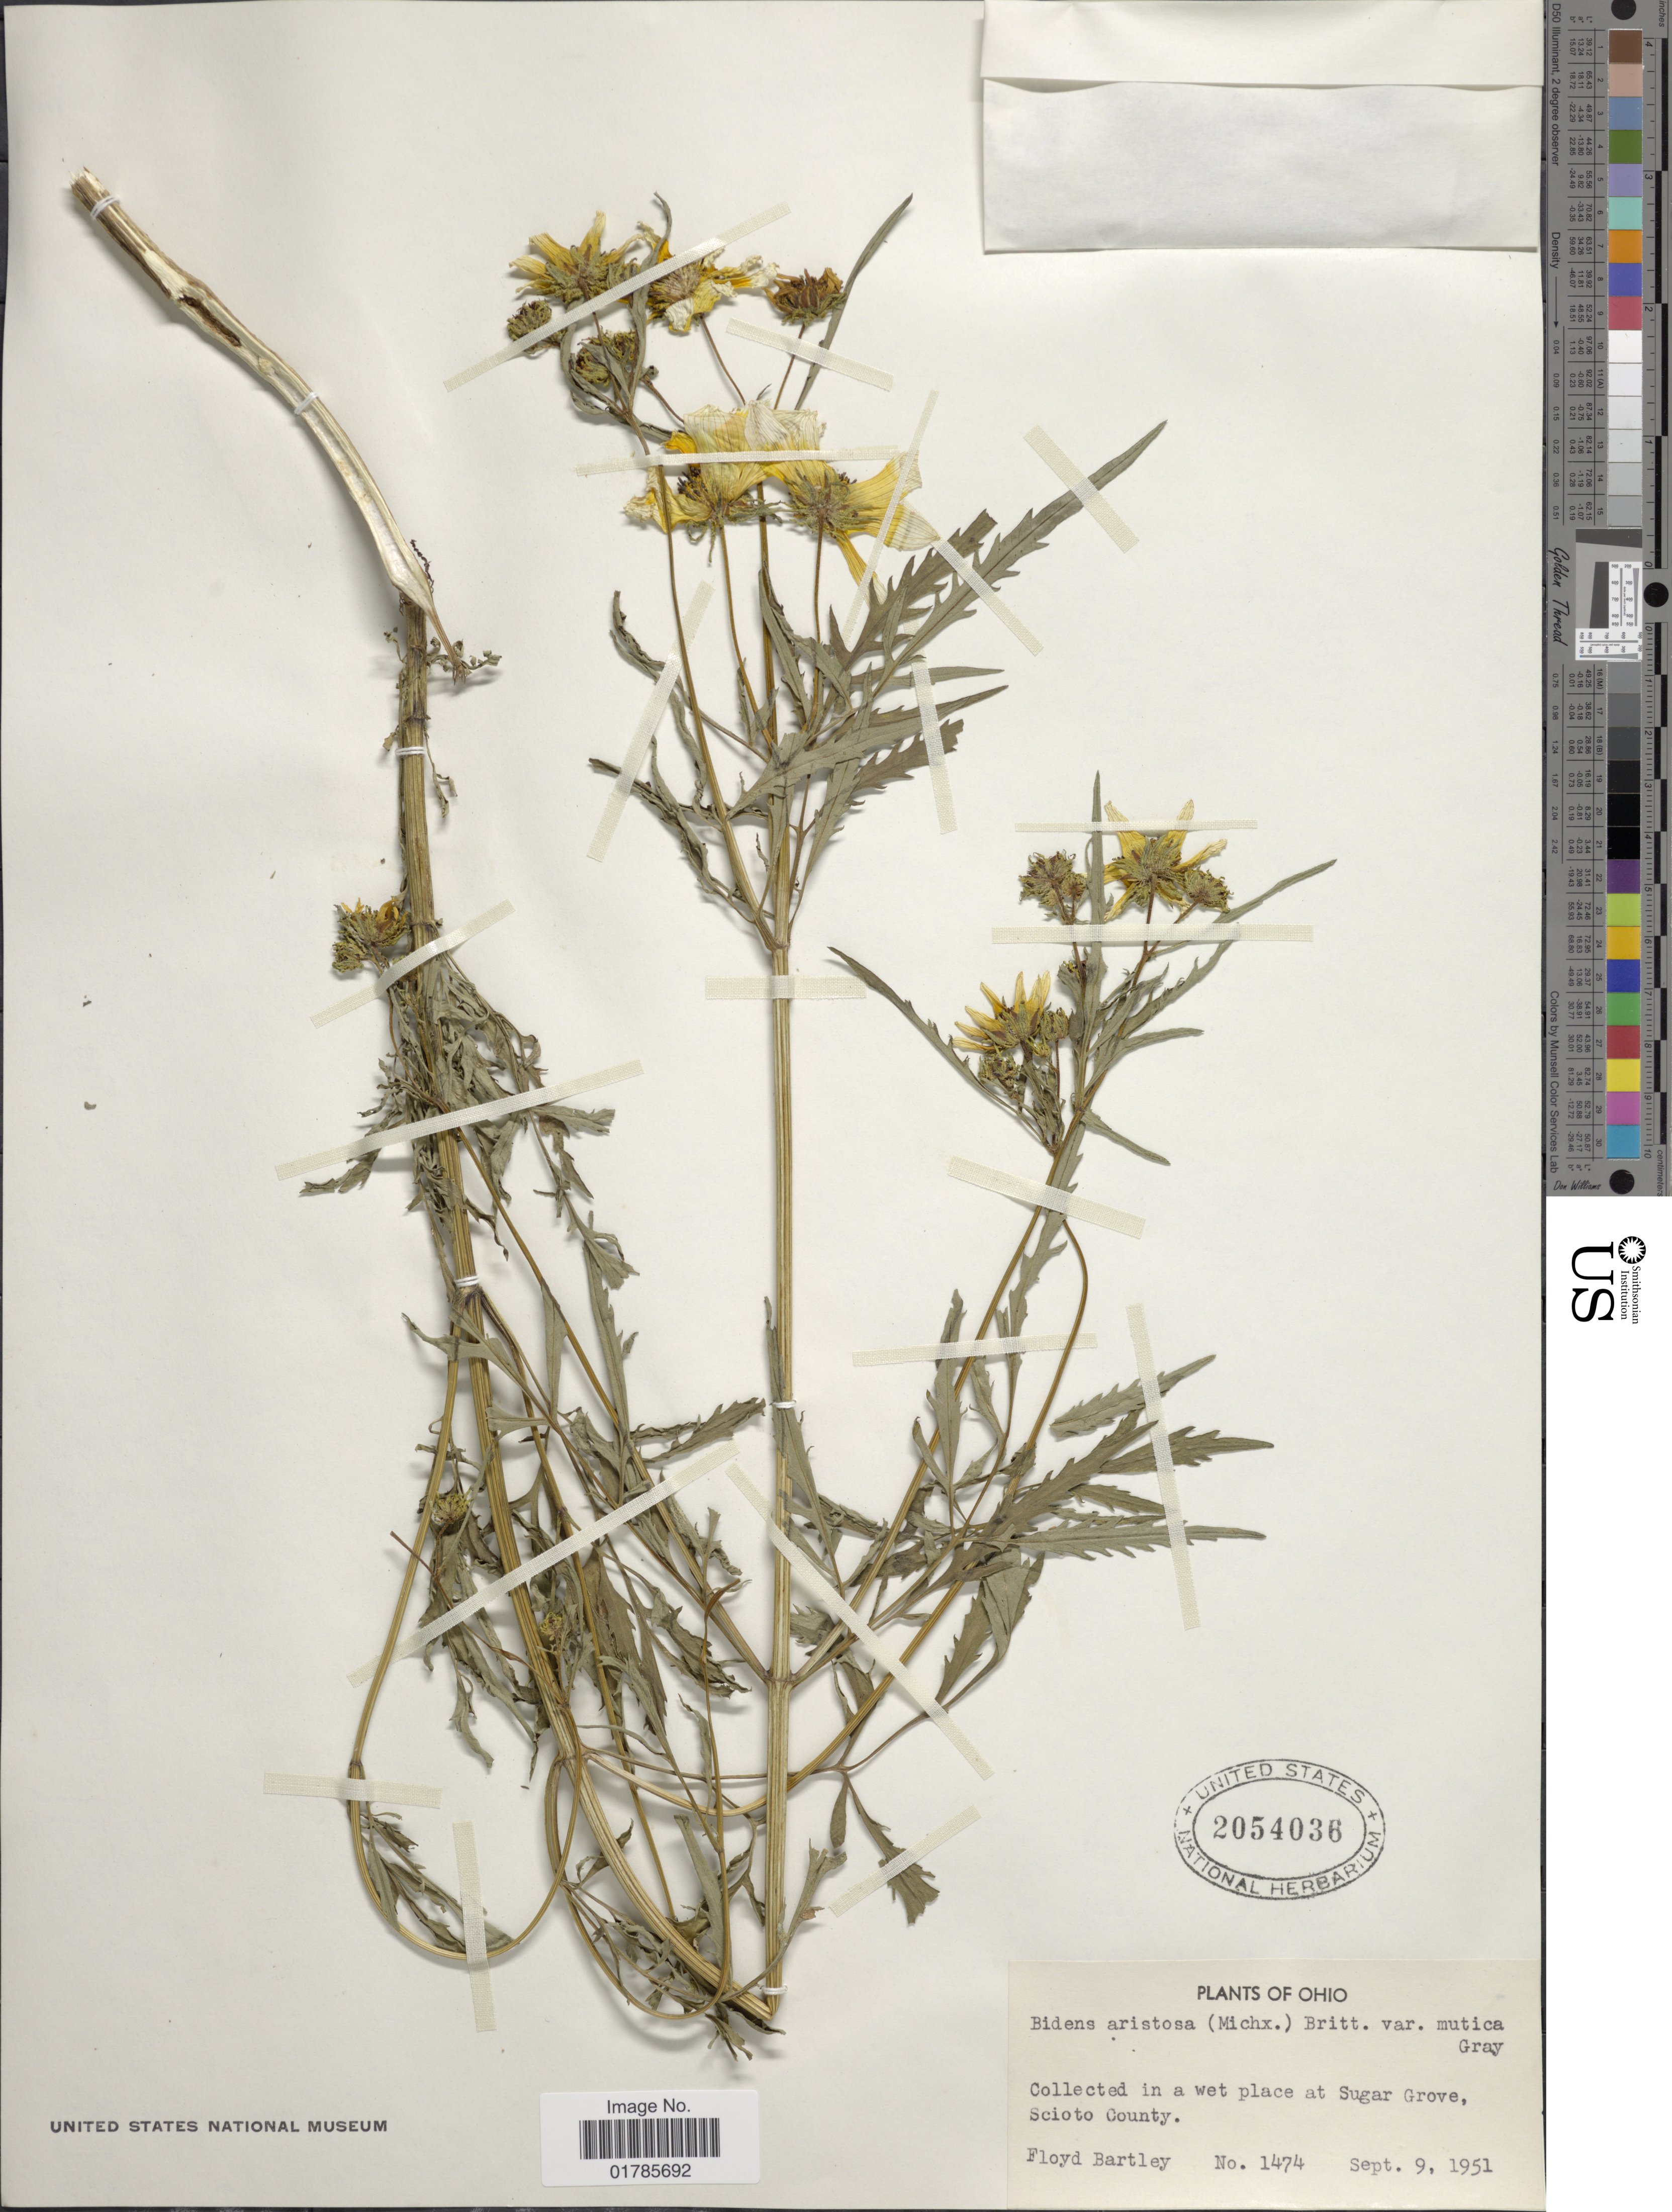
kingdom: Plantae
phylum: Tracheophyta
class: Magnoliopsida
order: Asterales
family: Asteraceae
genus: Bidens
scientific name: Bidens aristosa var. mutica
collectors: F. Bartley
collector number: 1474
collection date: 1951-09-09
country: United States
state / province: Ohio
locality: In a wet place at Sugar Grove, Scioto County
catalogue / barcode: US 2054036